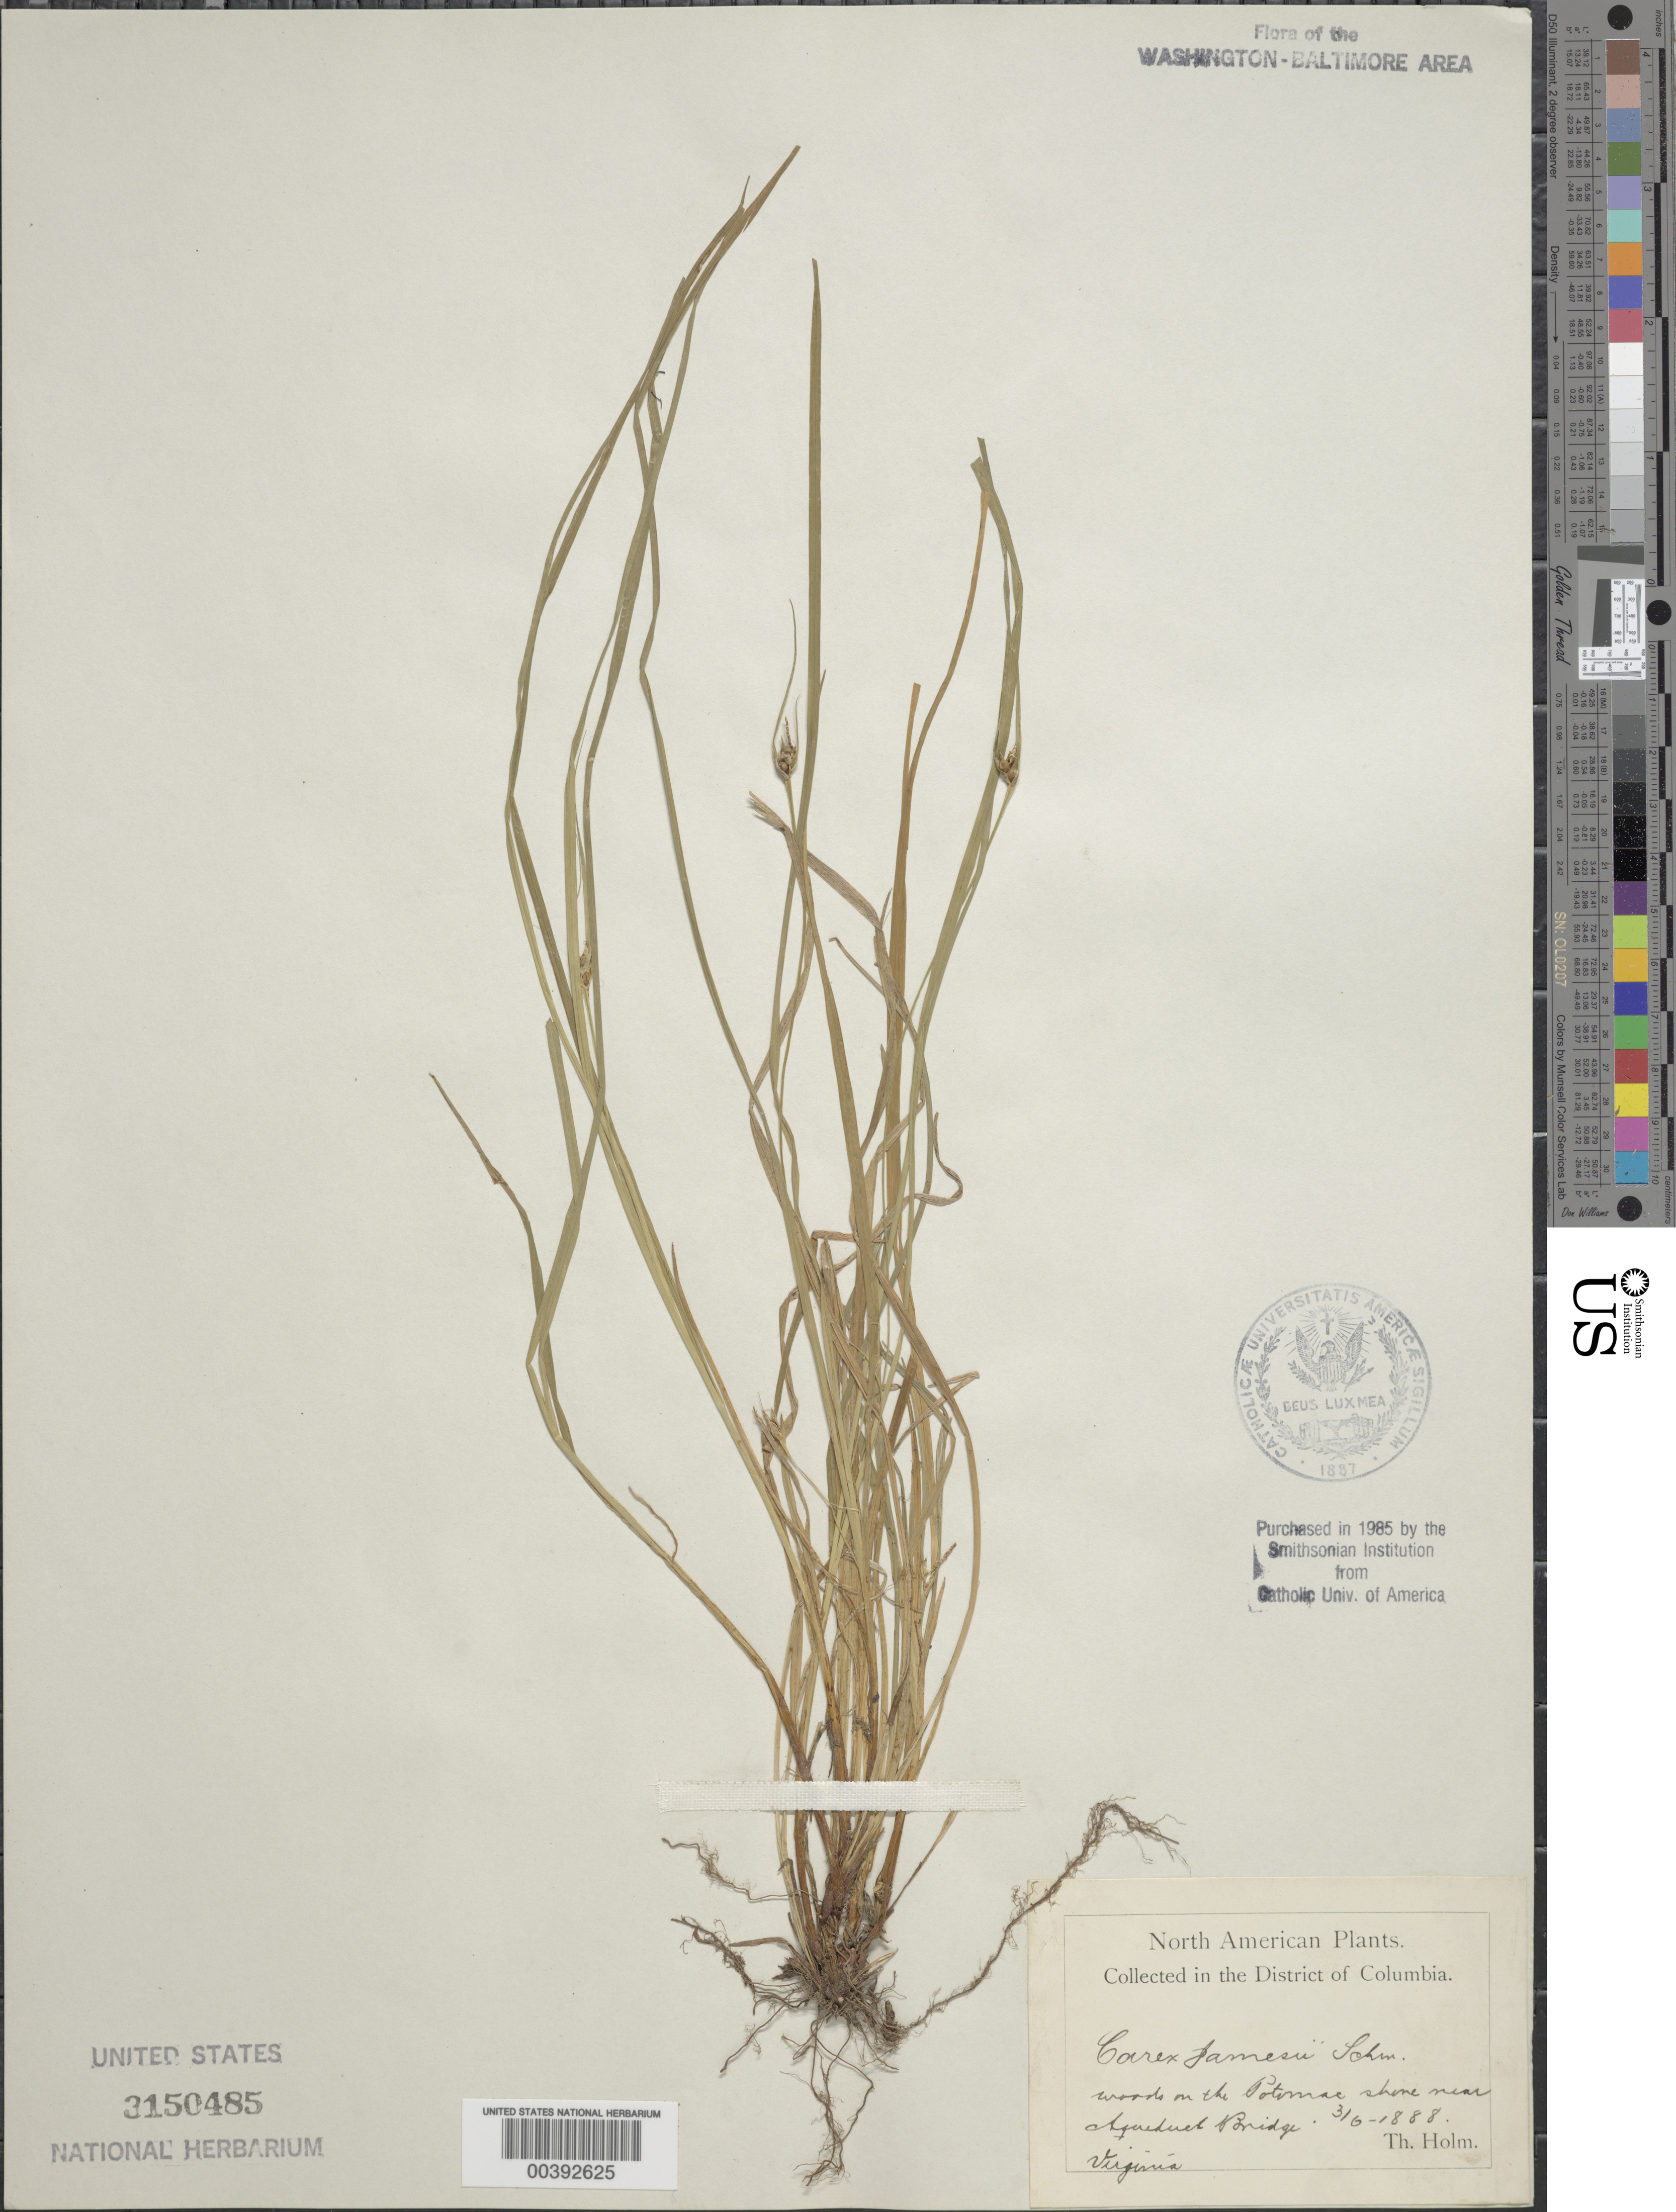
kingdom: Plantae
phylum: Tracheophyta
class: Liliopsida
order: Poales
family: Cyperaceae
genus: Carex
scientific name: Carex jamesii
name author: Schwein.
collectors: T. Holm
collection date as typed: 03 Jun 1888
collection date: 1888-06-03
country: United States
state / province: Virginia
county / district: Fairfax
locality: Aqueduct Bridge, on the Potomac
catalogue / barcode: US 3150485